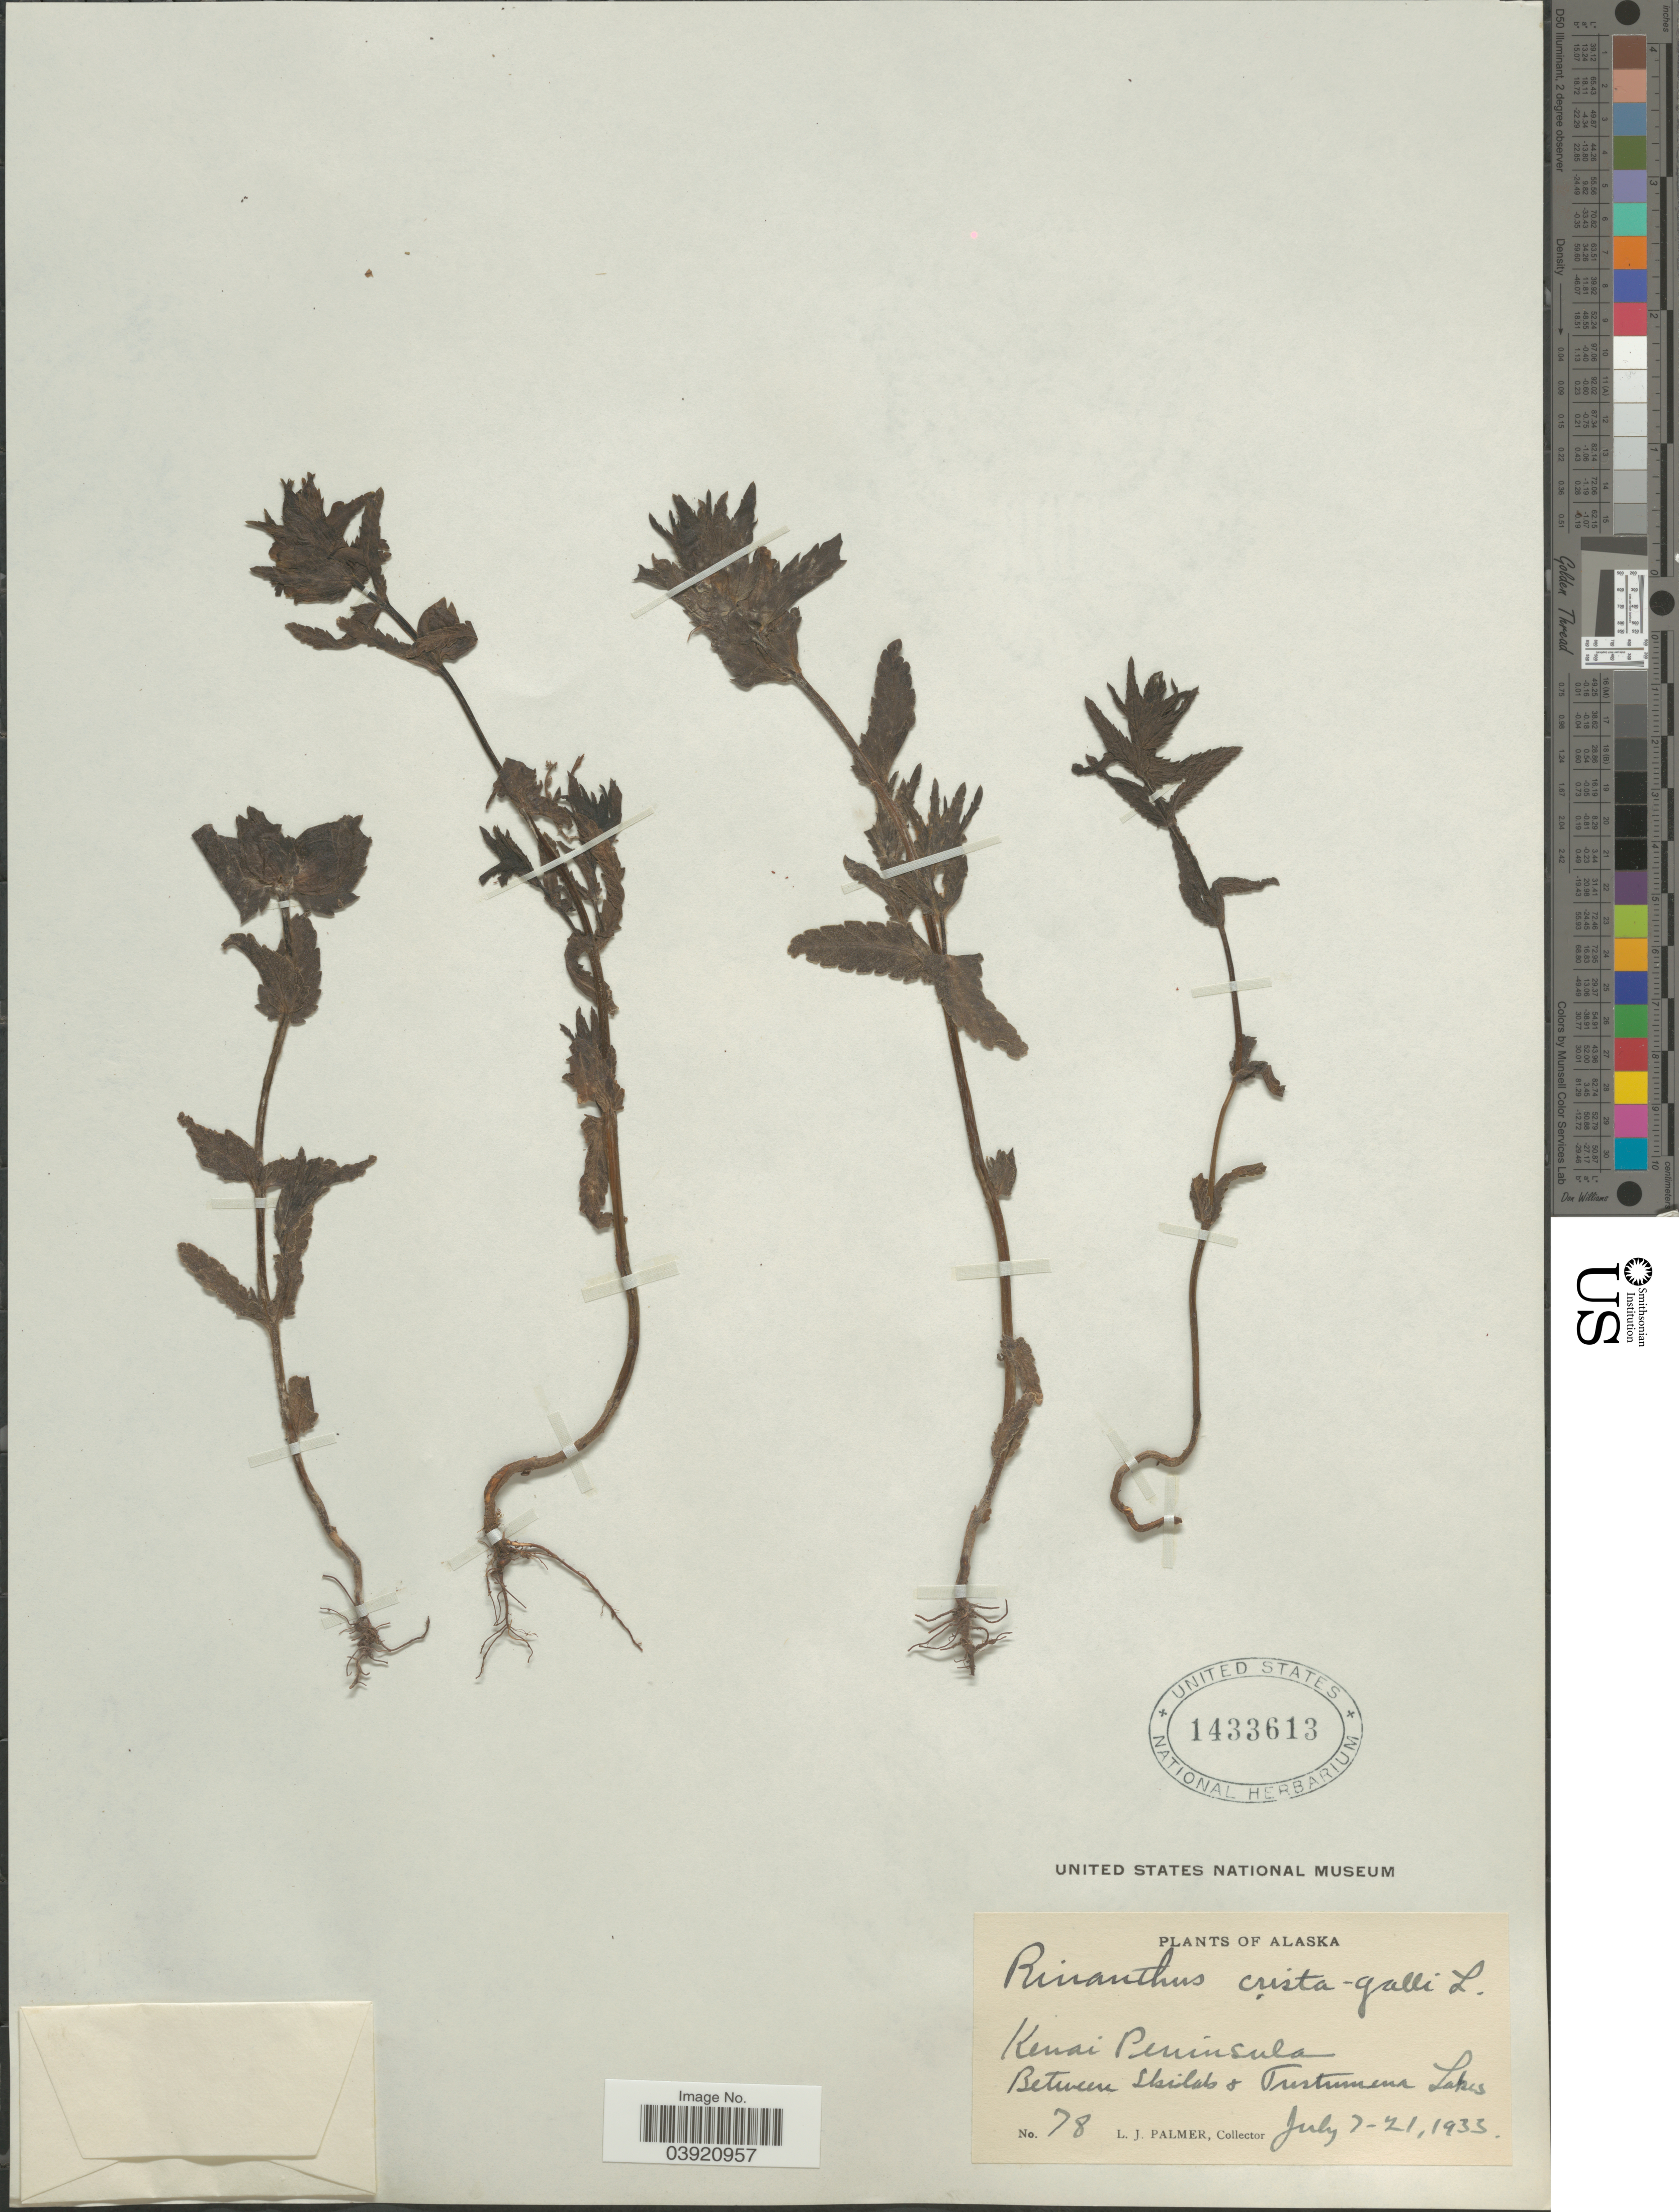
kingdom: Plantae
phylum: Tracheophyta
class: Magnoliopsida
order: Lamiales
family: Orobanchaceae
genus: Rhinanthus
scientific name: Rhinanthus major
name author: L.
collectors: L. J. Palmer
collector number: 78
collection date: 1933-07-07/1933-07-21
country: United States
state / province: Alaska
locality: Kenai Peninsula. Between Skilak & Tustumena Lakes.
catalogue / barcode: US 1433613